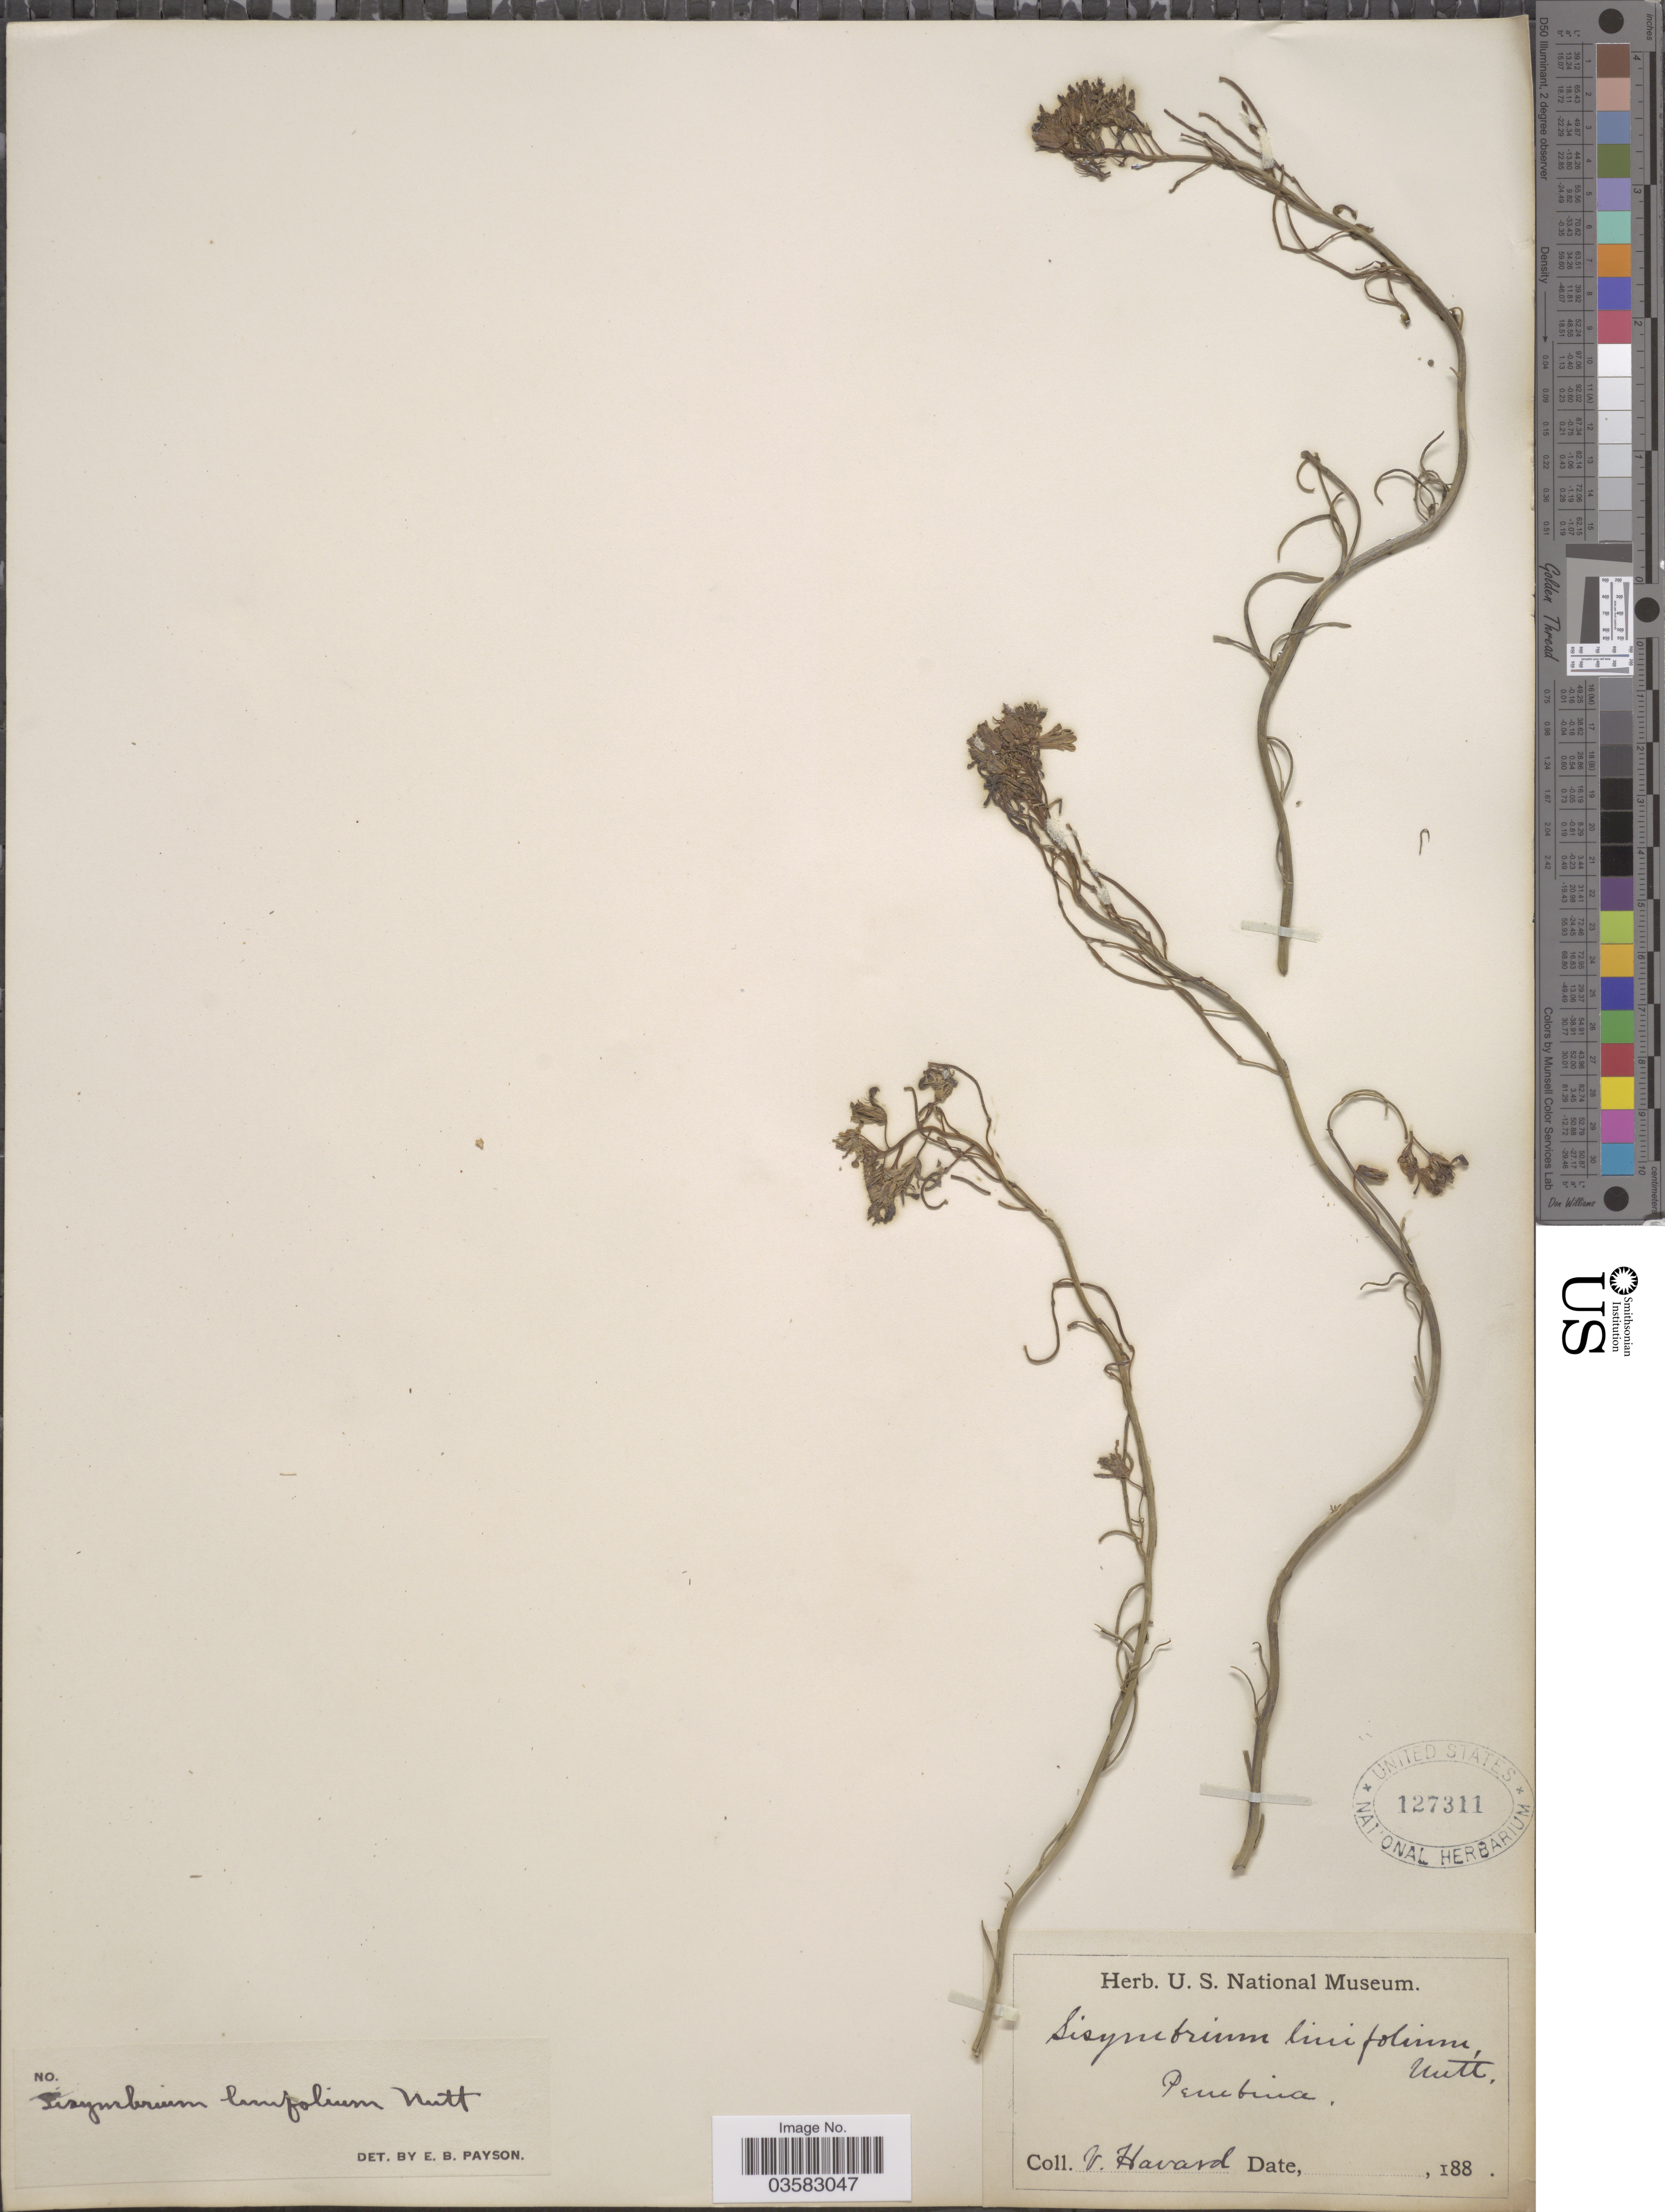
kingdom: Plantae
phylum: Tracheophyta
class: Magnoliopsida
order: Brassicales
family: Brassicaceae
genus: Sisymbrium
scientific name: Sisymbrium linifolium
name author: (Nutt.) Nutt. ex Torr. & A. Gray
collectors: V. Havard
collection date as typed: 188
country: United States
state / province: North Dakota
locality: Pembina.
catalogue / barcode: US 127311